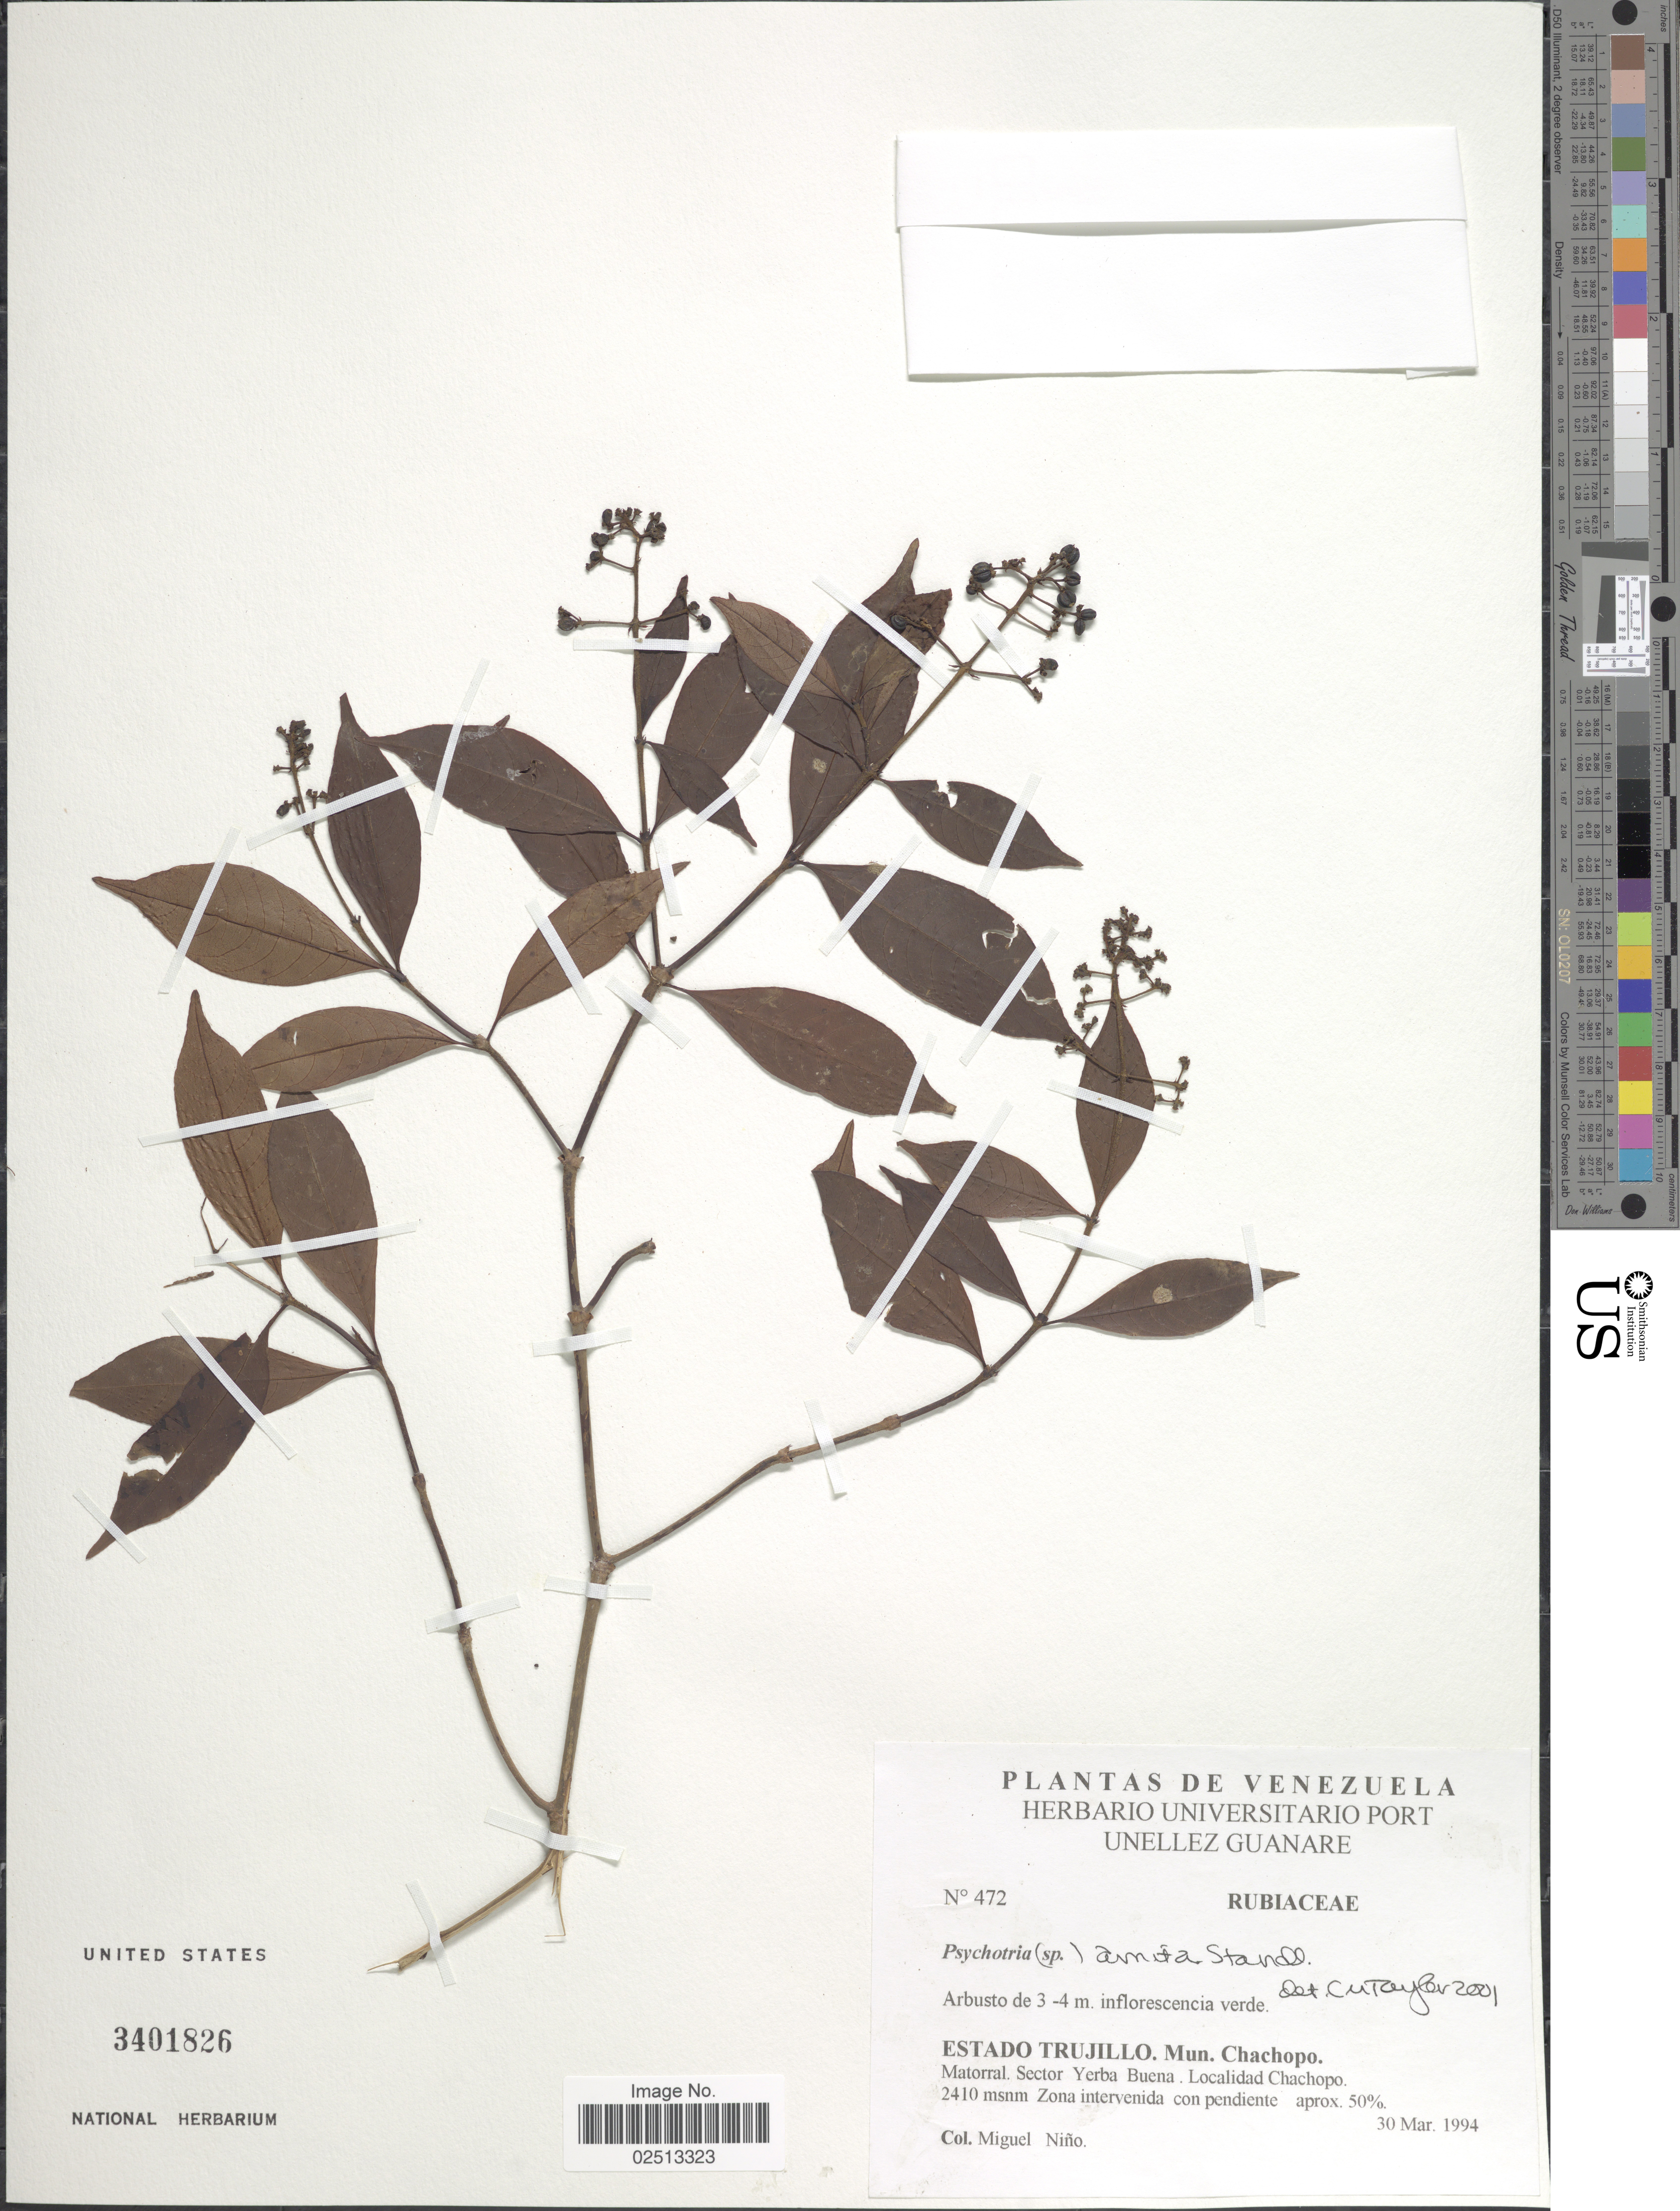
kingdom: Plantae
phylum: Tracheophyta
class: Magnoliopsida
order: Gentianales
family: Rubiaceae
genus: Psychotria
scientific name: Psychotria amita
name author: Standl.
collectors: S. M. Niño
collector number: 472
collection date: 1994-03-30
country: Venezuela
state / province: Trujillo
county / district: Trujillo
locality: Sector Yerba Buena. Localidad Chachopo.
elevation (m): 2410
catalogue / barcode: US 3401826